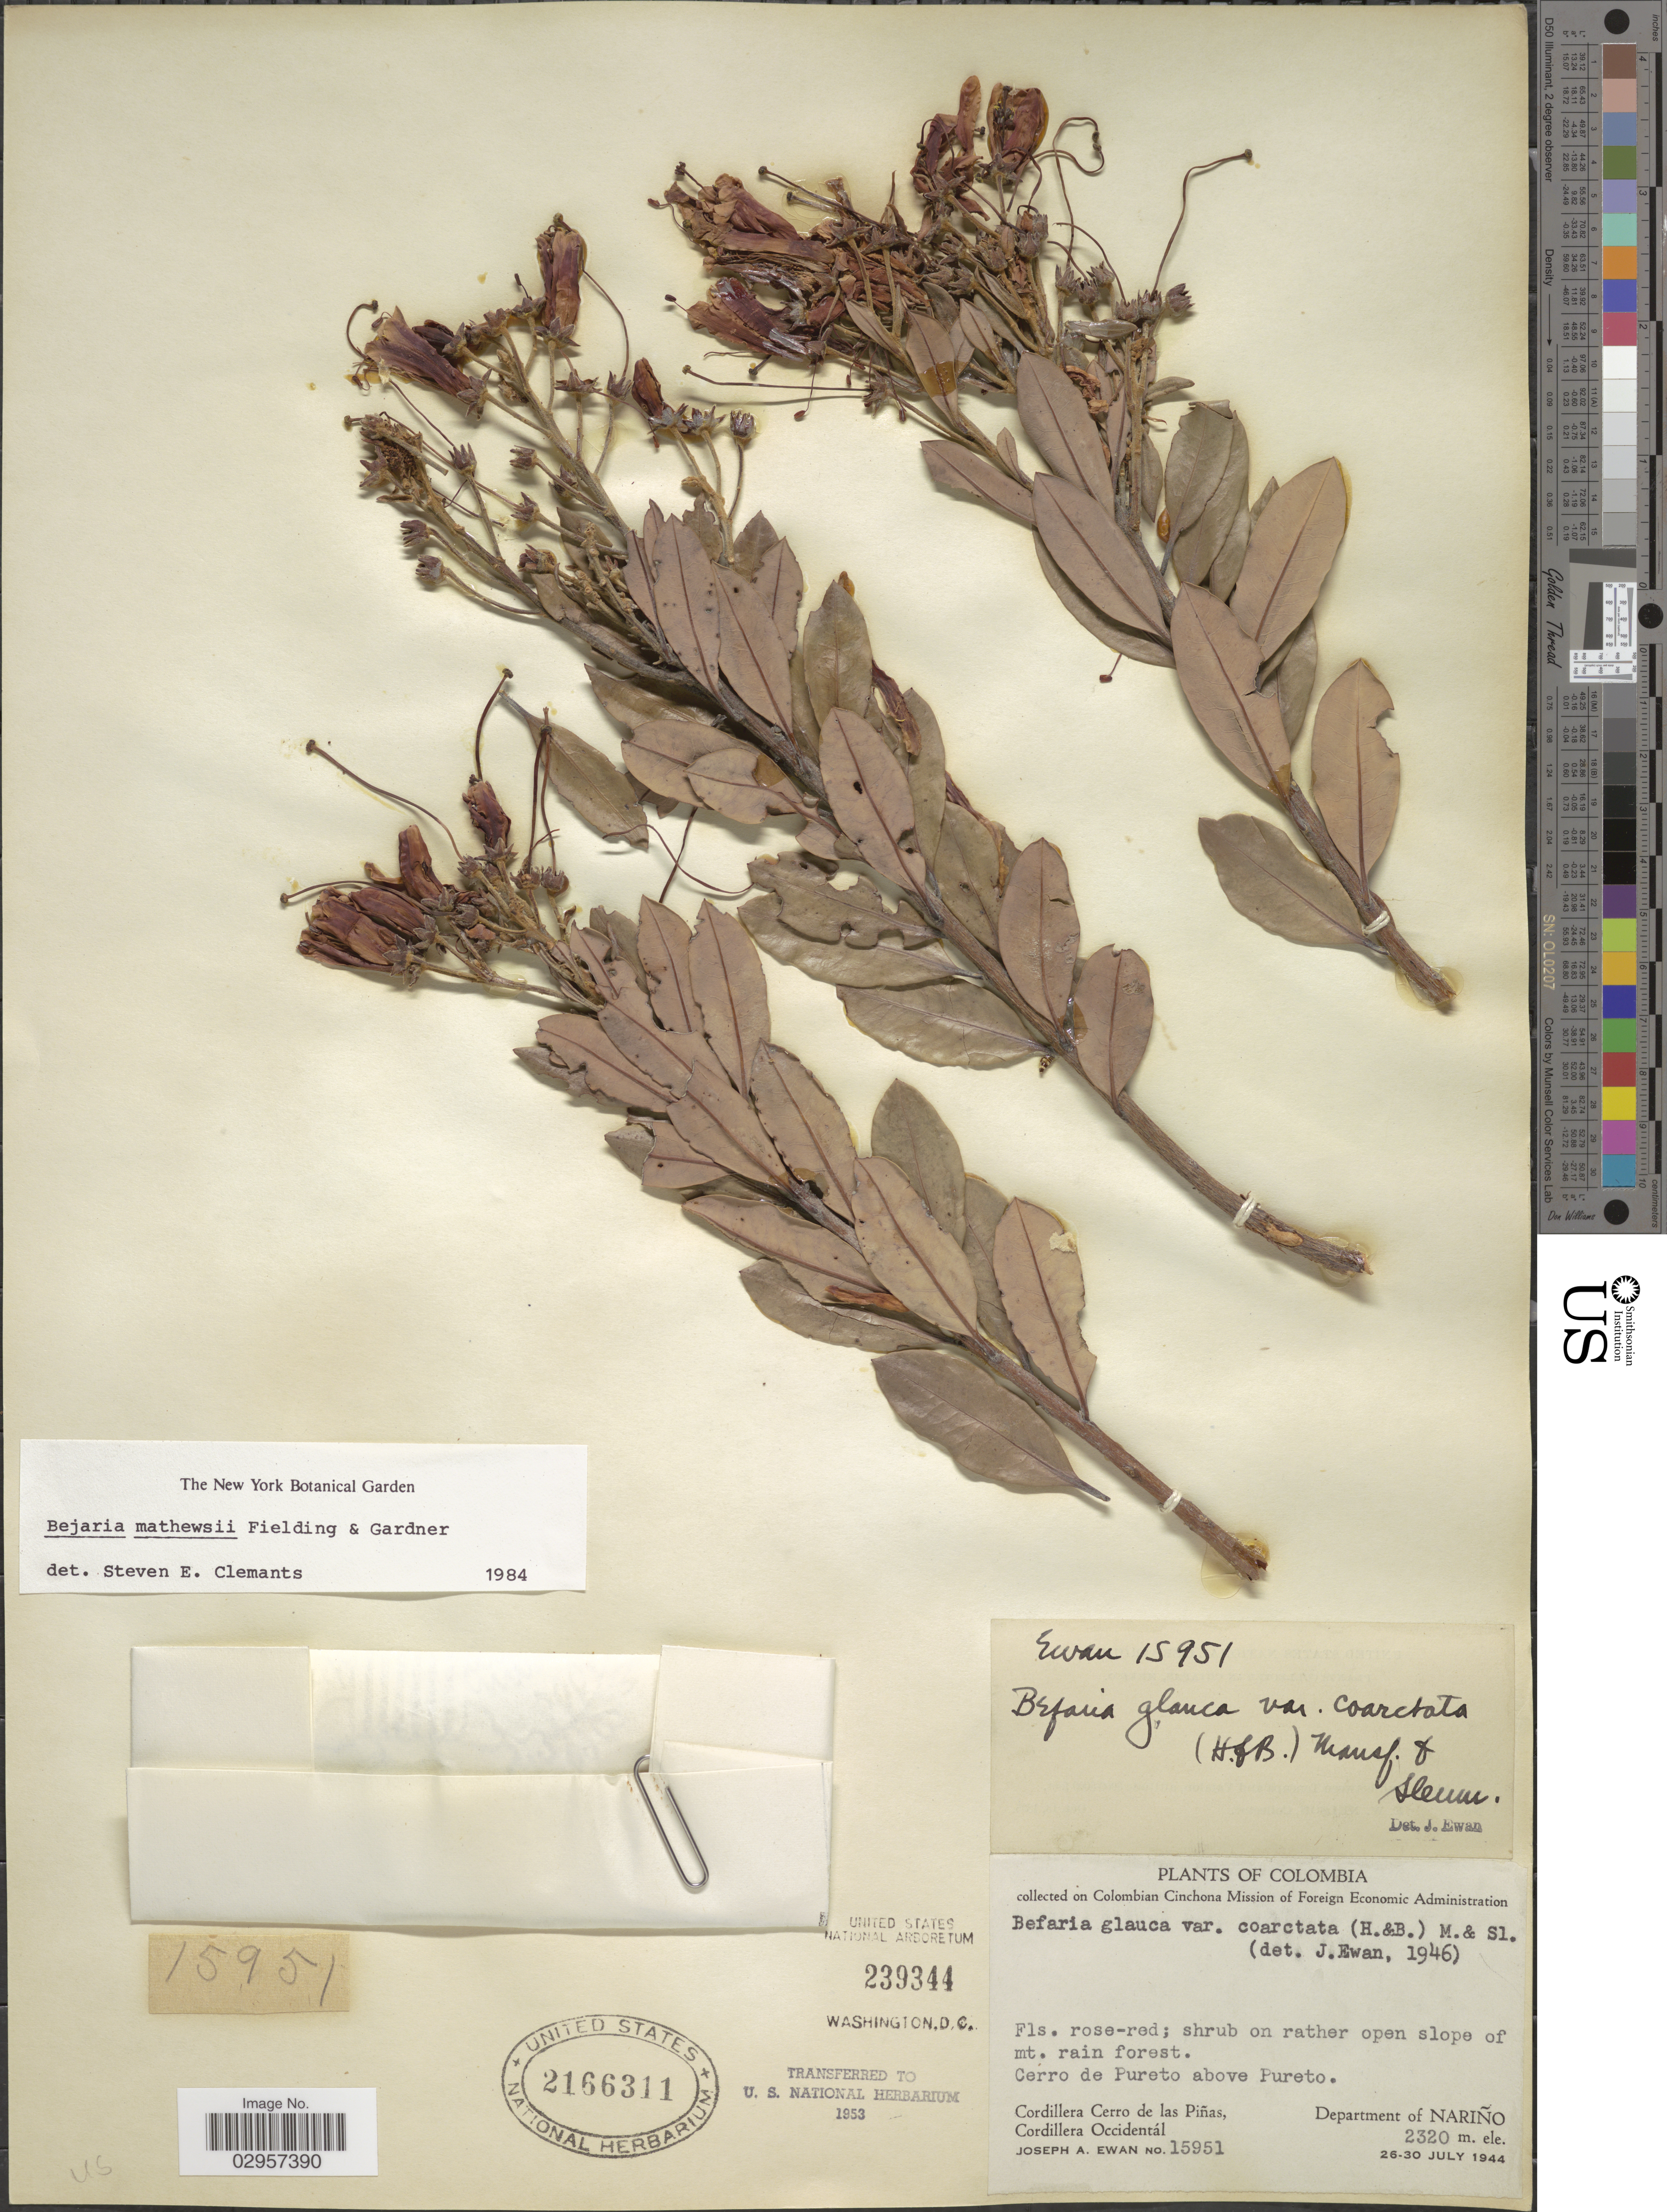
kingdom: Plantae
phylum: Tracheophyta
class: Magnoliopsida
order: Ericales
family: Ericaceae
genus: Bejaria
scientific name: Bejaria mathewsii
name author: Fielding & Gardner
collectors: J. A. Ewan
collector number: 15951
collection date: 1944-07-26/1944-07-30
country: Colombia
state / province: Nariño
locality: Cerro de Puerto above Pureto, Department of Nariño. Cordillera Cerro de las Piñas, Cordillera Occidentál.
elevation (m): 2320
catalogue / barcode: US 2166311